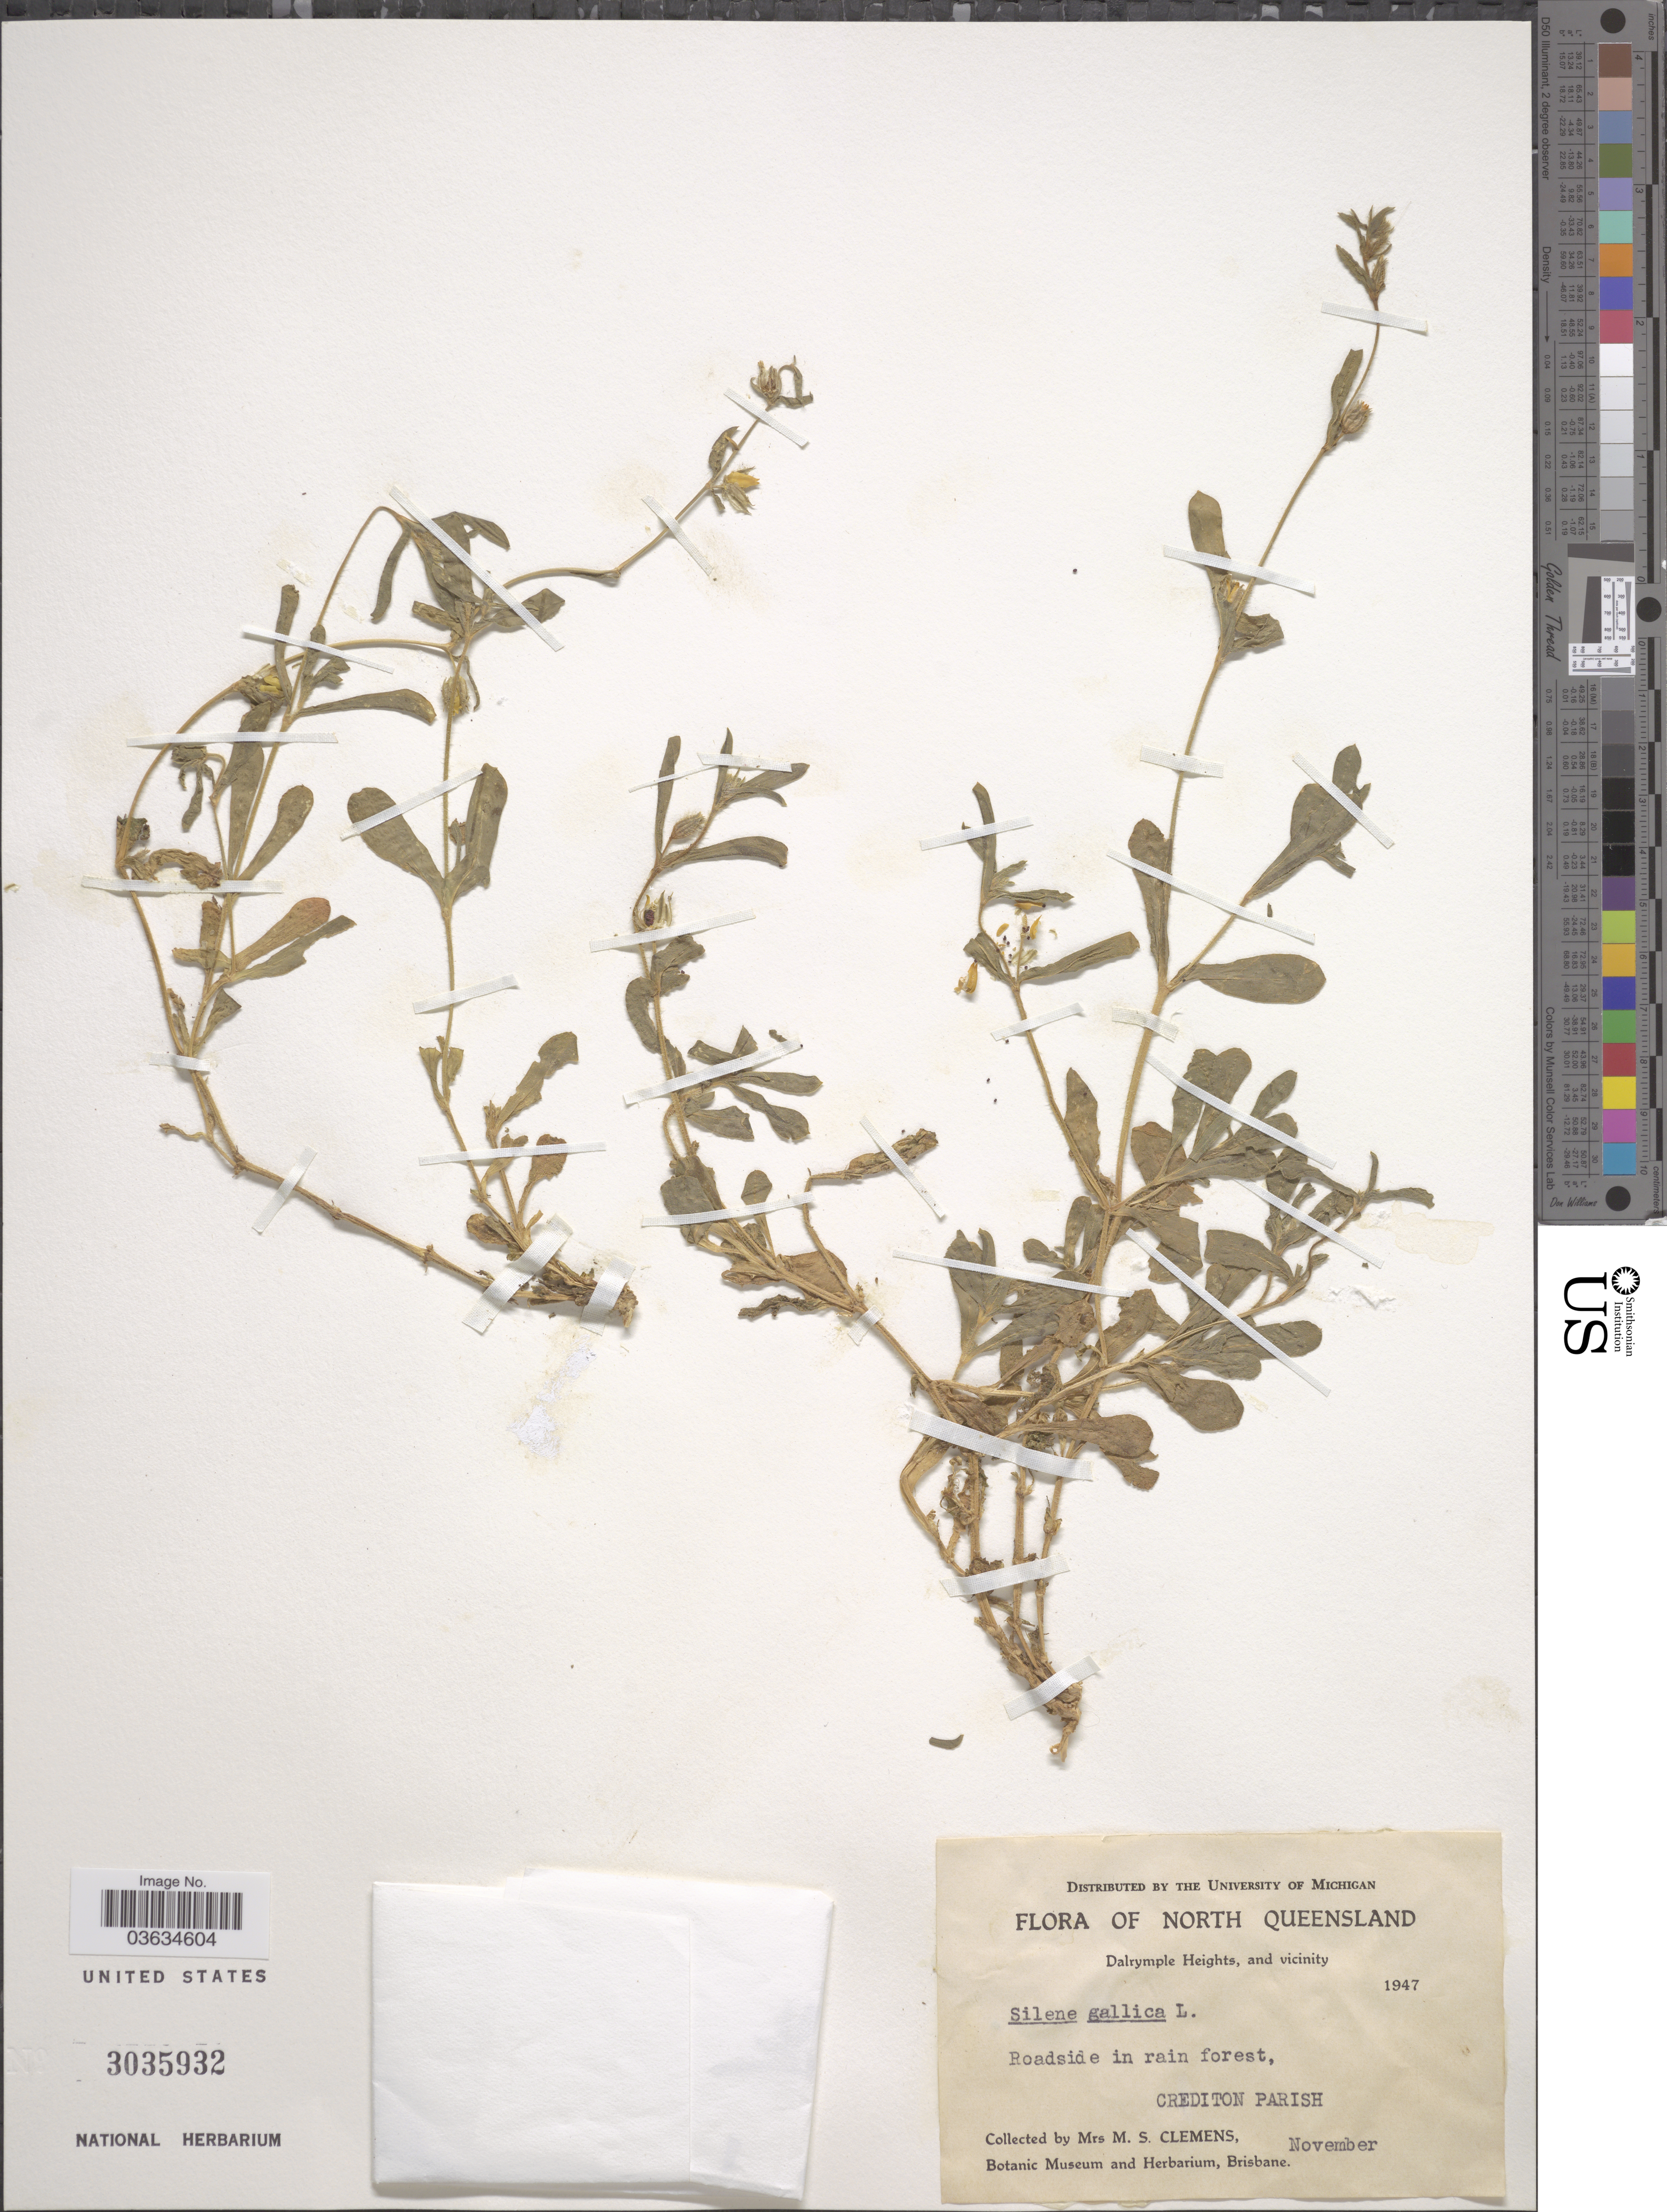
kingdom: Plantae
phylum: Tracheophyta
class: Magnoliopsida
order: Caryophyllales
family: Caryophyllaceae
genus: Silene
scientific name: Silene gallica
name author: L.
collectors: M. Clemens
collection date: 1947-11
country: Australia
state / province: Queensland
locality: North Queensland. Dalrymple Heights, and vicinity. Crediton Parish.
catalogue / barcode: US 3035932